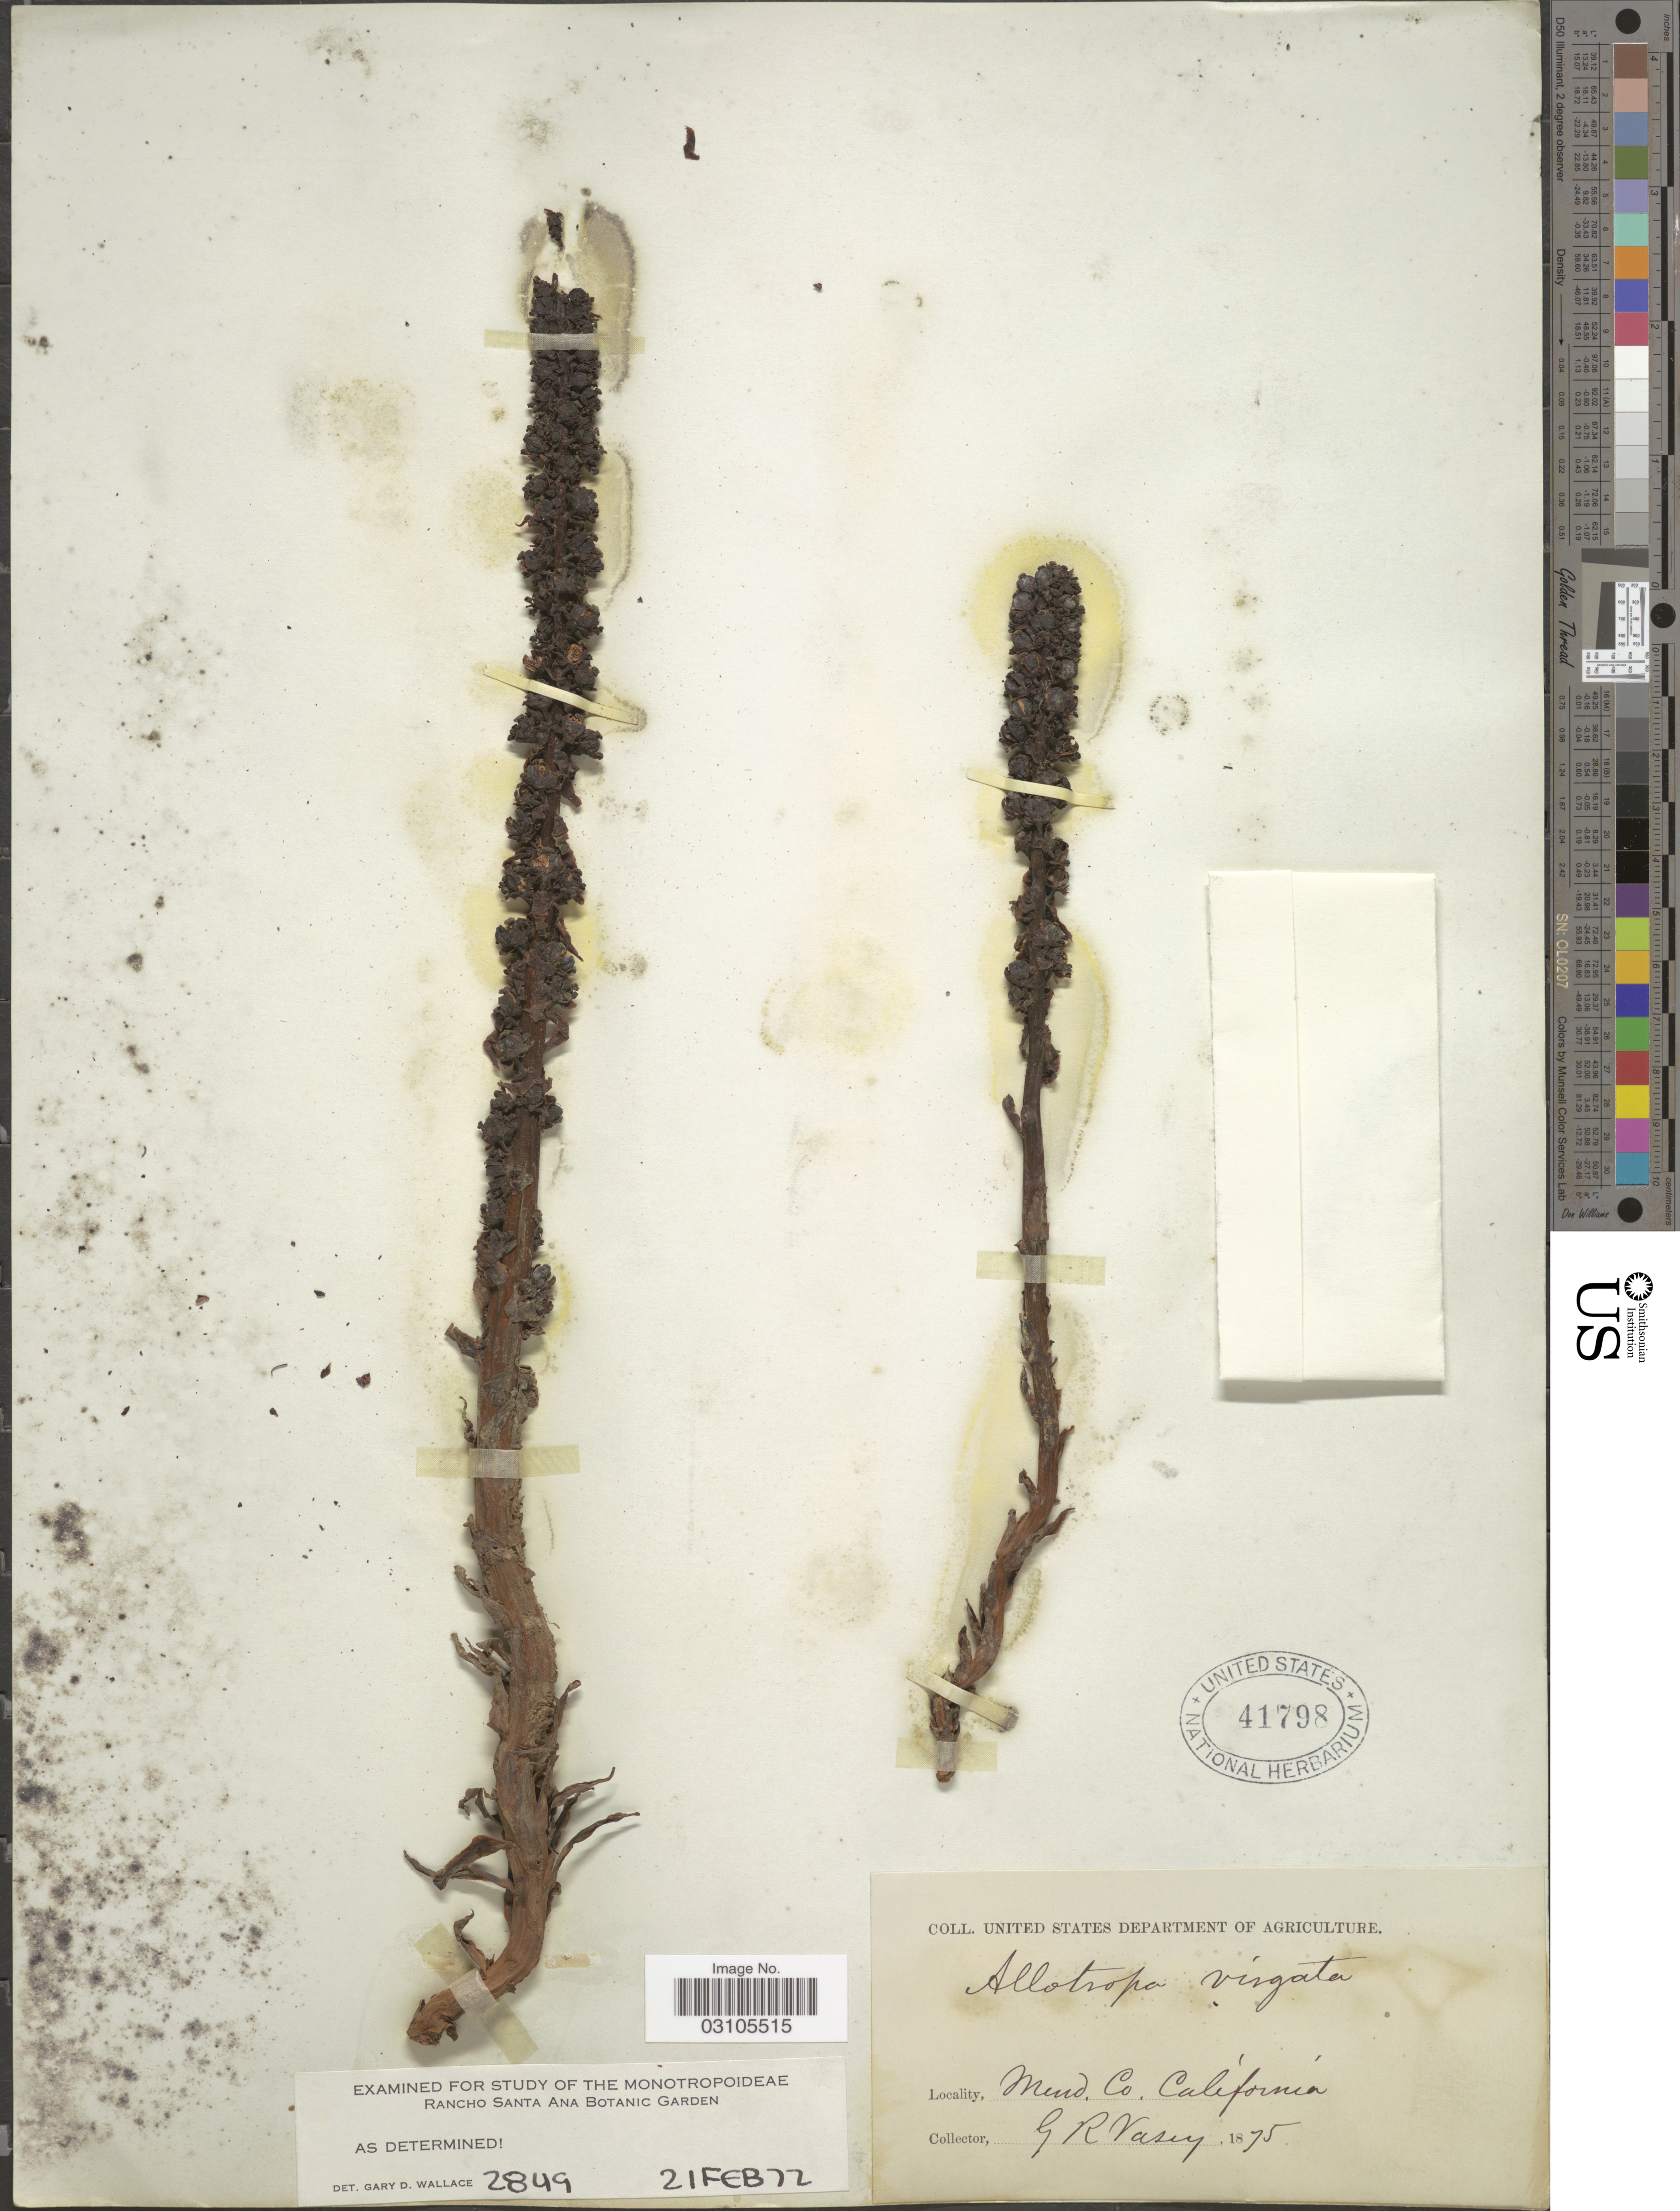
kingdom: Plantae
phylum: Tracheophyta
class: Magnoliopsida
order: Ericales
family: Ericaceae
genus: Allotropa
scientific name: Allotropa virgata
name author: Torr. & A. Gray ex A. Gray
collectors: G. R. Vasey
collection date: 1875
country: United States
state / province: California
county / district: Mendocino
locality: Mend. Co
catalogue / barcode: US 41798